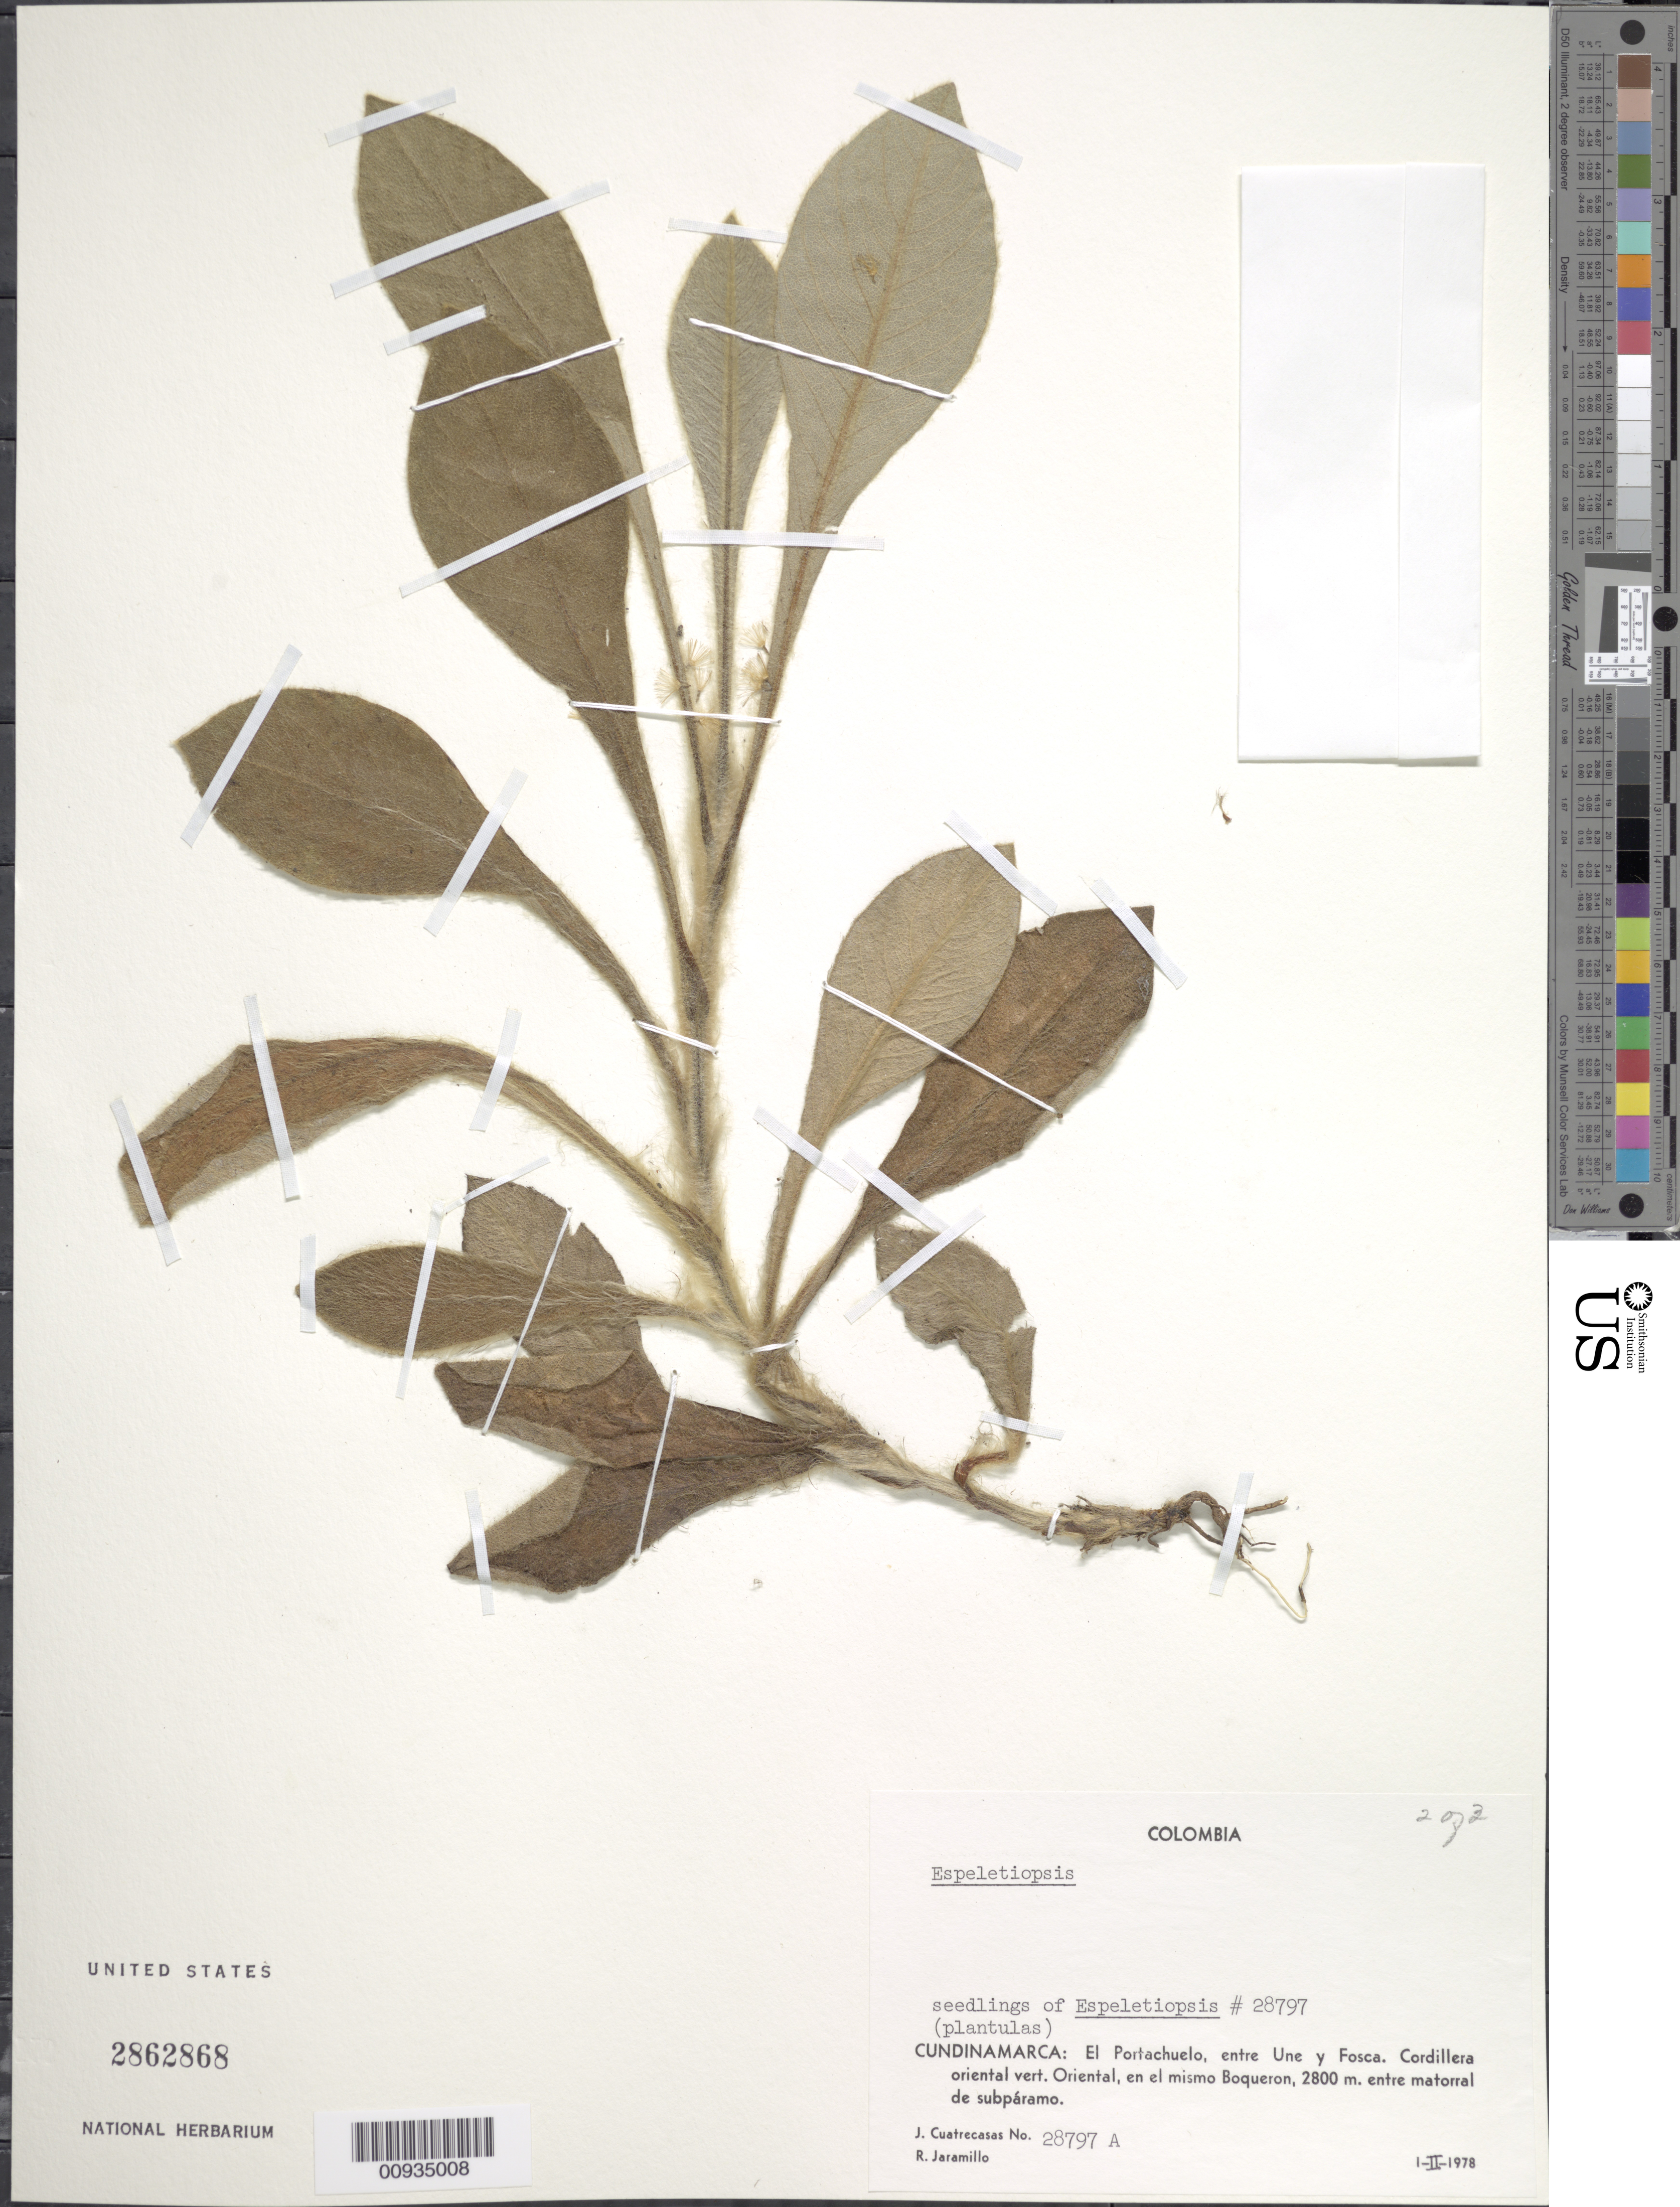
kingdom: Plantae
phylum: Tracheophyta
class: Magnoliopsida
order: Asterales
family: Asteraceae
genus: Espeletiopsis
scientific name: Espeletiopsis sp.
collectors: J. Cuatrecasas & R. Jaramillo M.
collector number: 28797A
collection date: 1978-02-01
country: Colombia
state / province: Cundinamarca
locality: El Portachuelo, entre Une y Fosca, Cordillera Oriental vert. Oriental, en el mismo Boqueron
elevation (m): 2800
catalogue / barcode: US 2862868